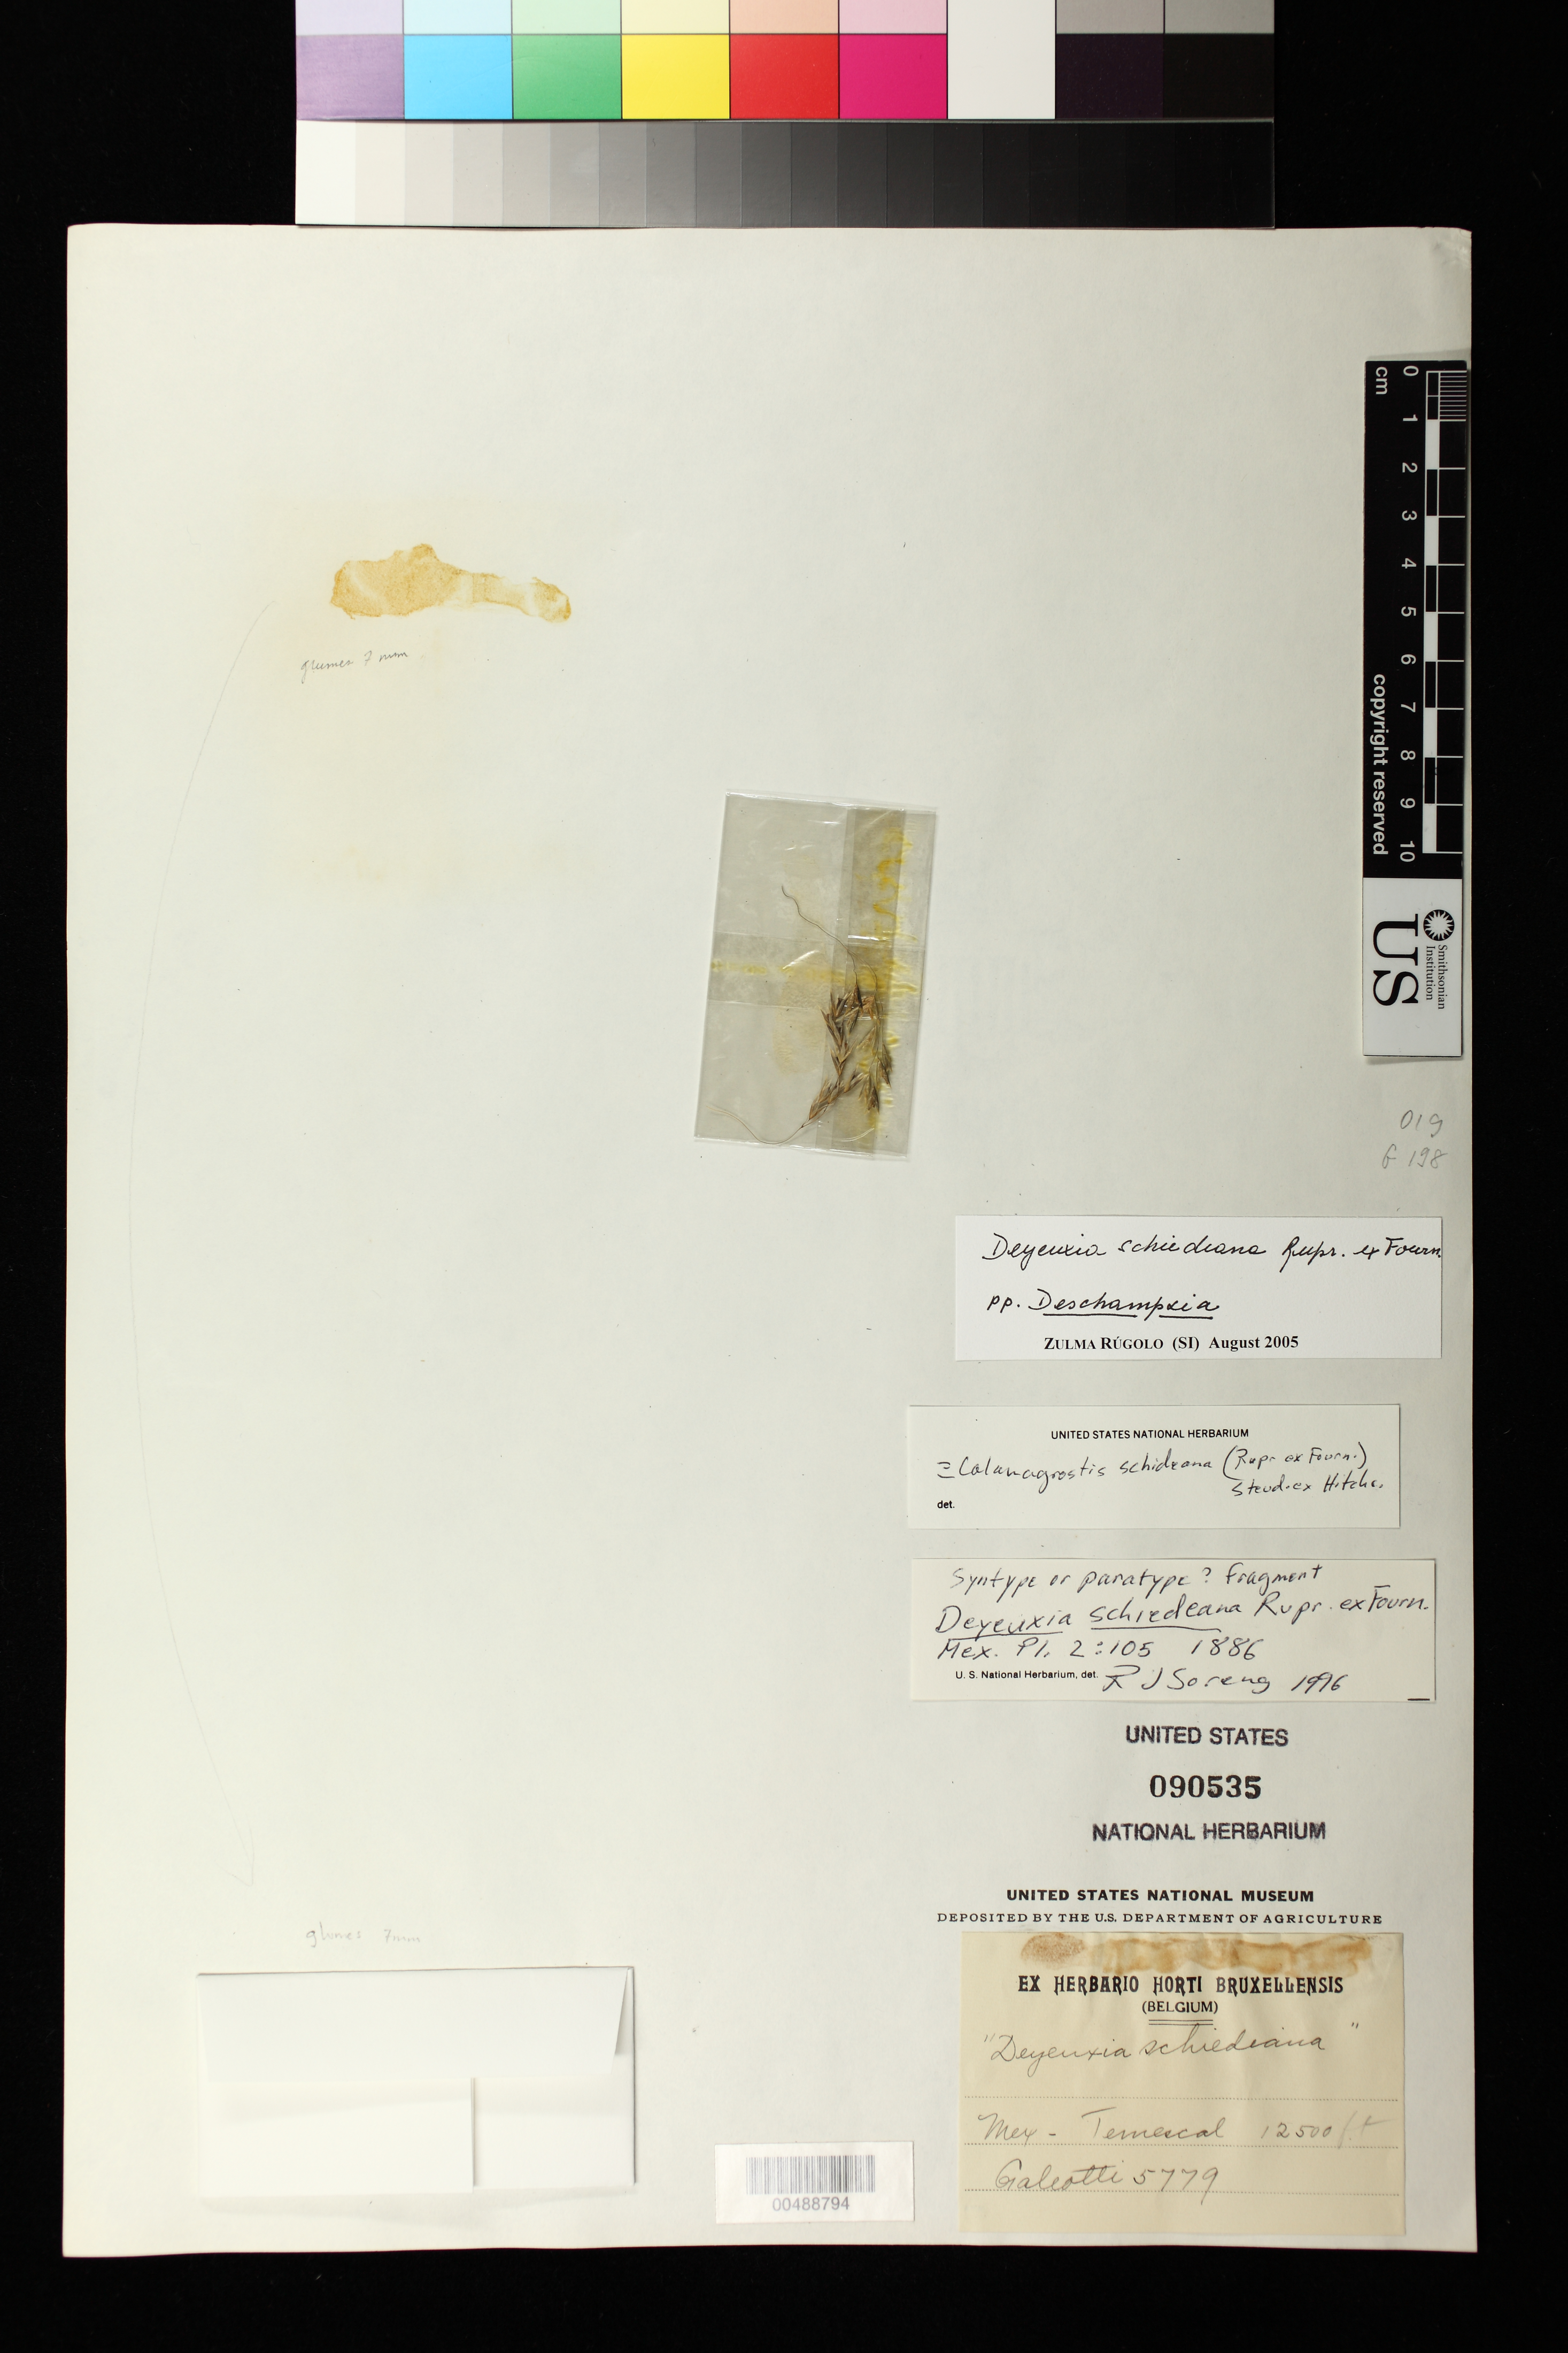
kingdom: Plantae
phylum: Tracheophyta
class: Liliopsida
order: Poales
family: Poaceae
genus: Deyeuxia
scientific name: Deyeuxia schiedeana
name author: Rupr. ex E. Fourn.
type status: Syntype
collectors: H. G. Galeotti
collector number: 5779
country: Mexico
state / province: México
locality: Temescal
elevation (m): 3810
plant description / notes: Fragmentary material of type specimen ex herb. Horti Bruxellensis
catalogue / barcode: US 90535